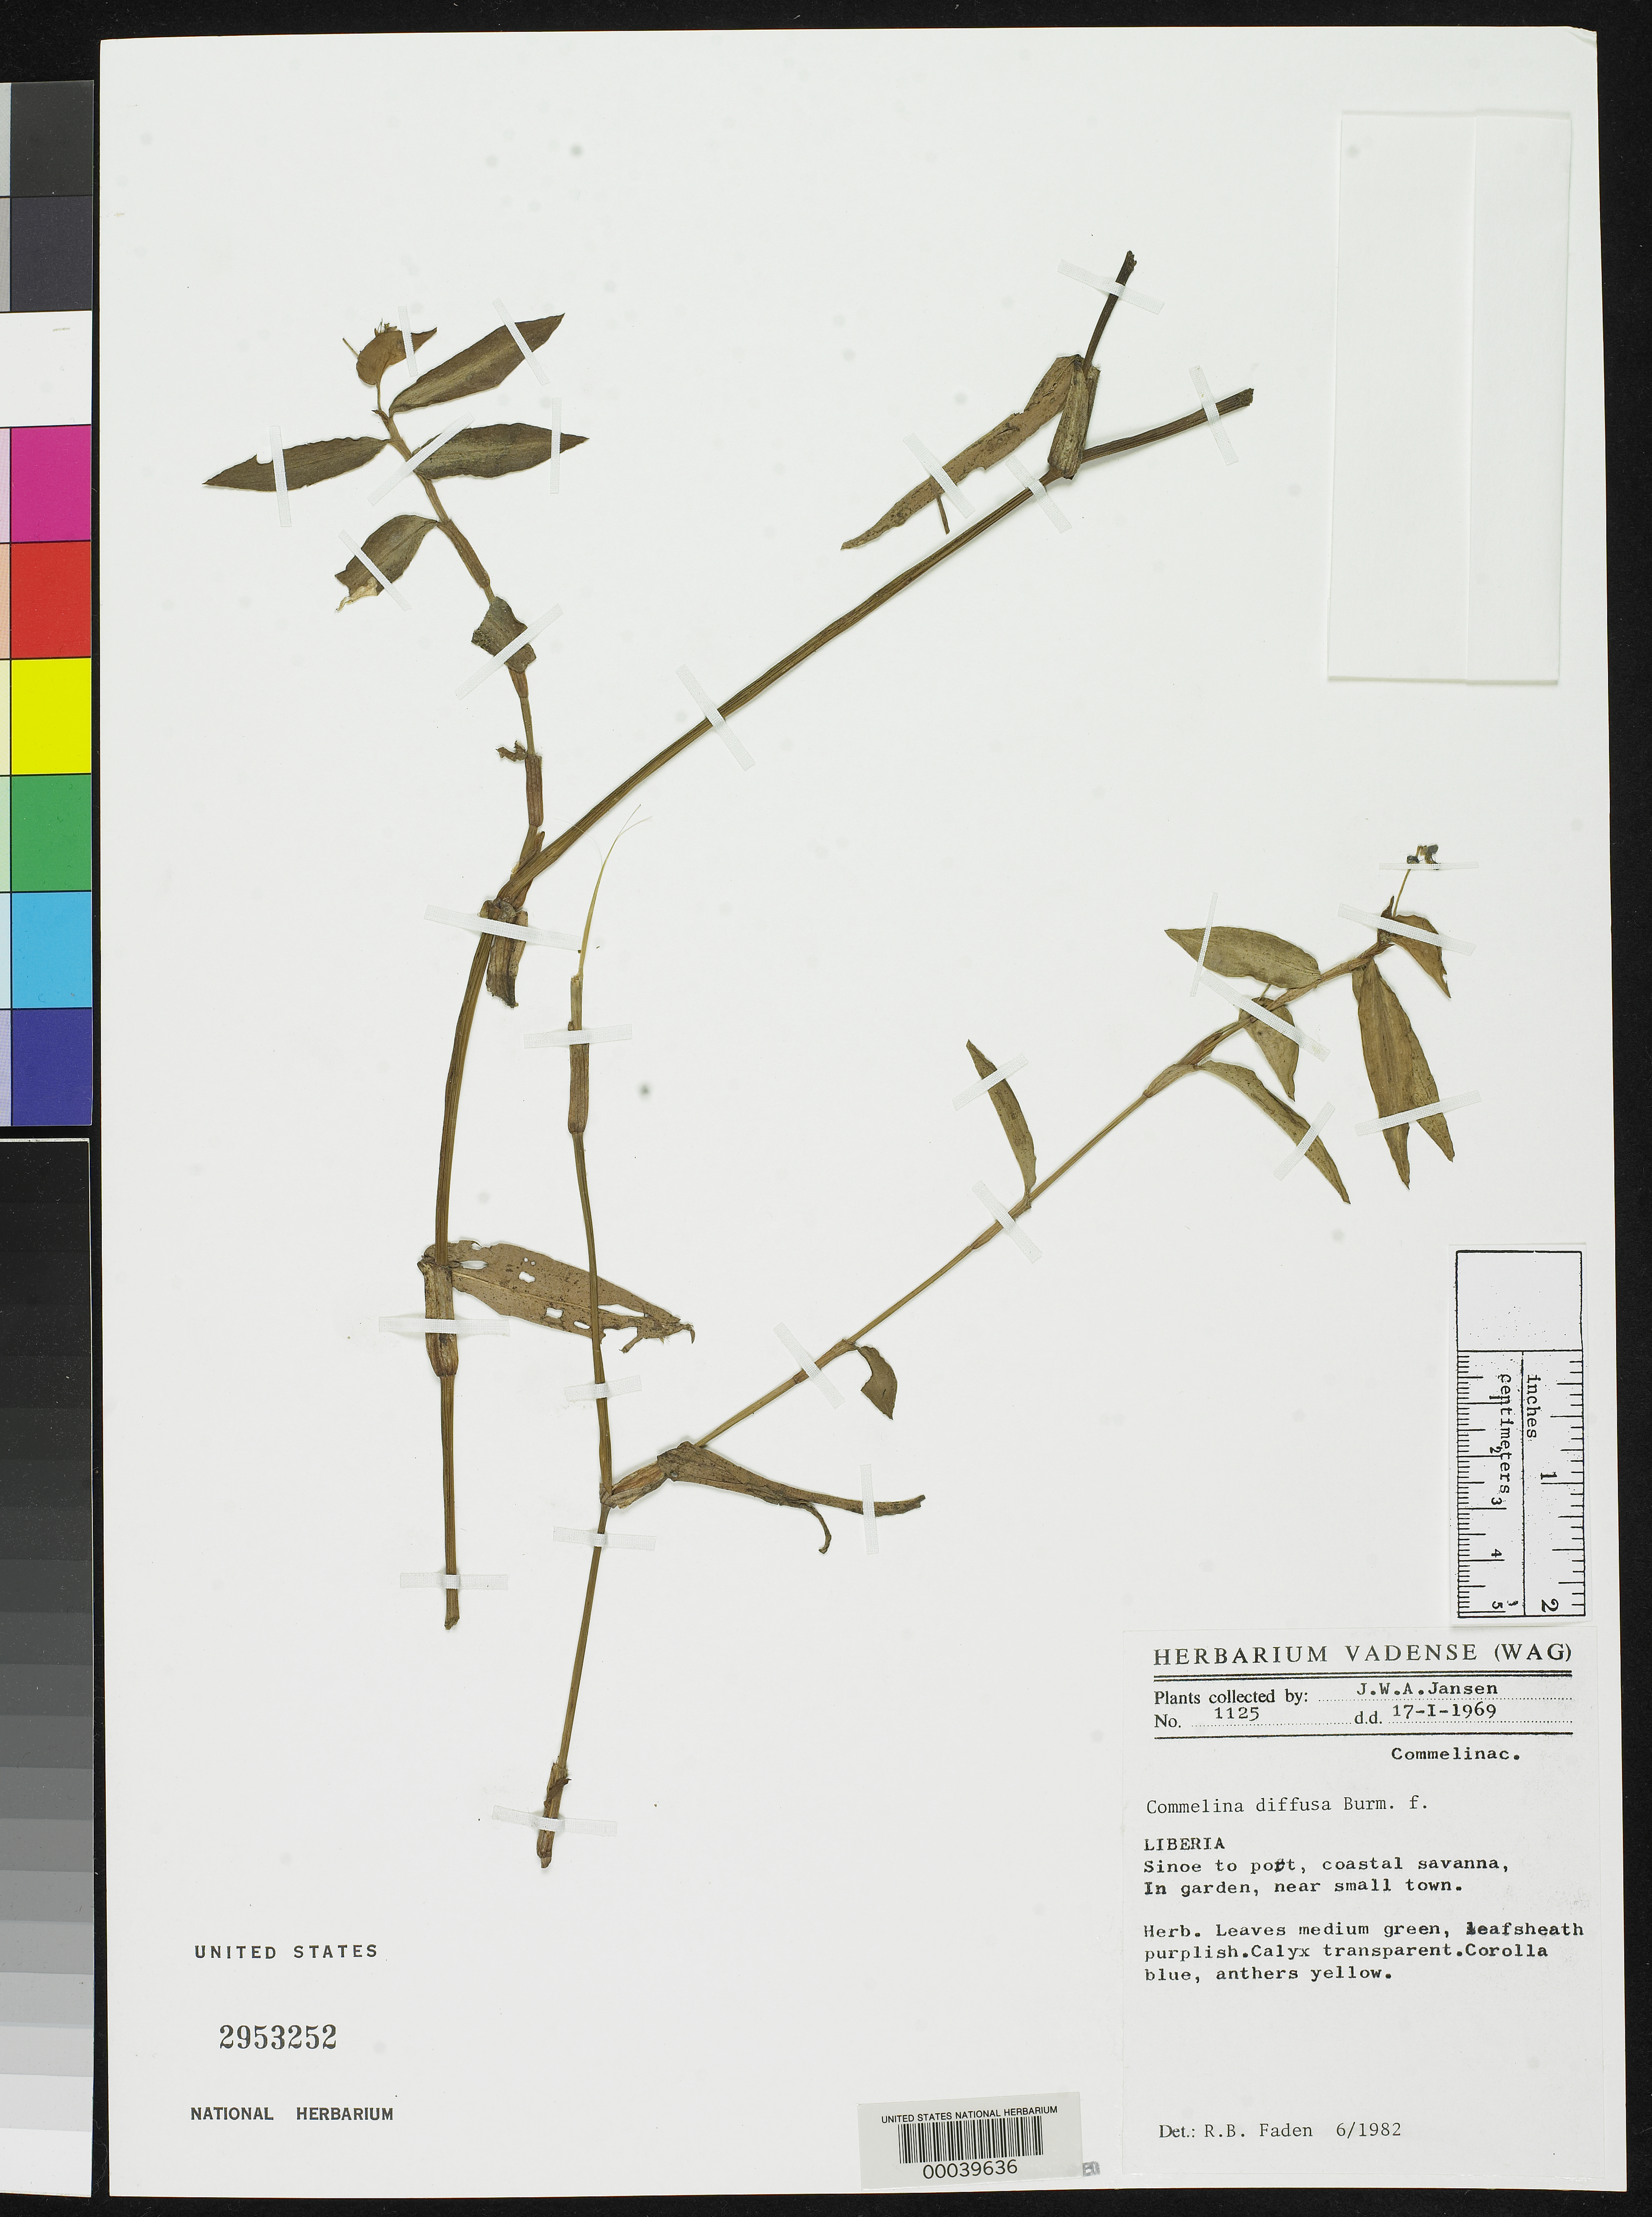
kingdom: Plantae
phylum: Tracheophyta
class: Liliopsida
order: Commelinales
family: Commelinaceae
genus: Commelina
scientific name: Commelina diffusa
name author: Burm. f.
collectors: J. Jansen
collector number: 1125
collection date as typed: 17 Jan 1969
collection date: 1969-01-17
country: Liberia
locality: Sinoe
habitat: Garden, coastal savanna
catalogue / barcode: US 2953252